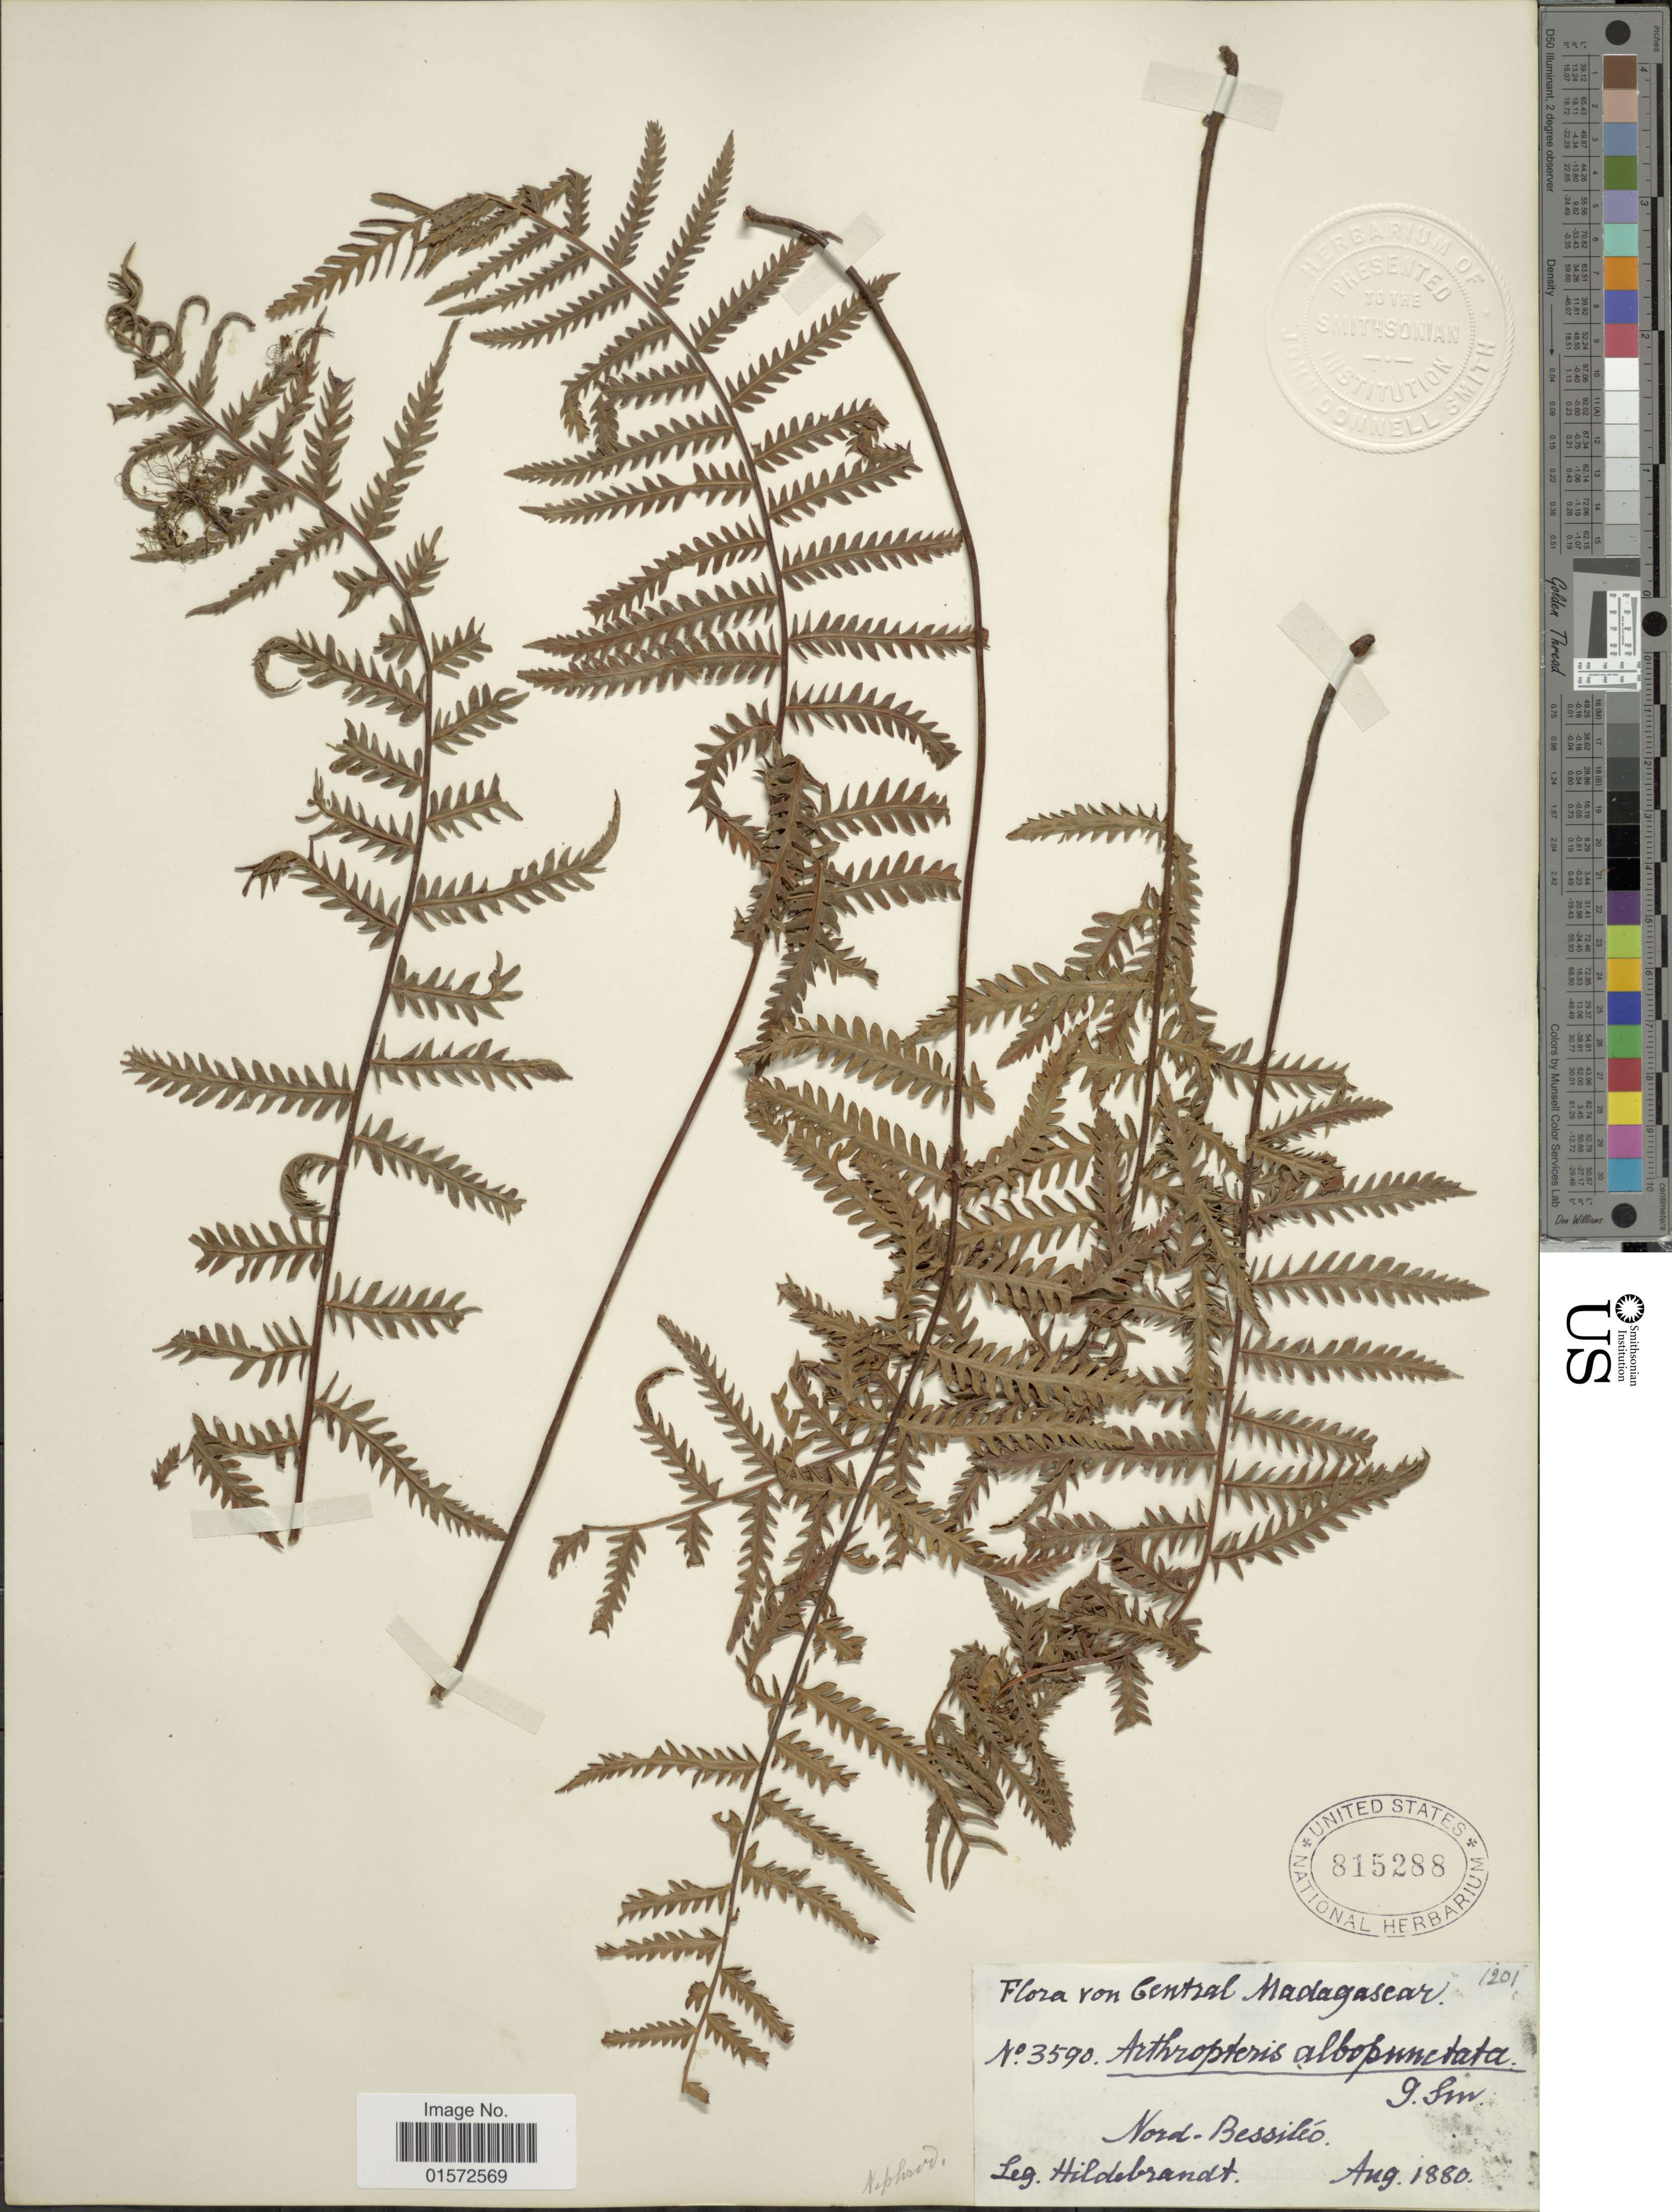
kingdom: Plantae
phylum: Tracheophyta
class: Polypodiopsida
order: Polypodiales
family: Tectariaceae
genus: Arthropteris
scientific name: Arthropteris orientalis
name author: (J.F. Gmel.) Posth.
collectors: J. Hildebrandt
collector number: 3590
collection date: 1880-08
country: Madagascar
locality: Central Madagascar, Nord-Bessito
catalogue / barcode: US 815288